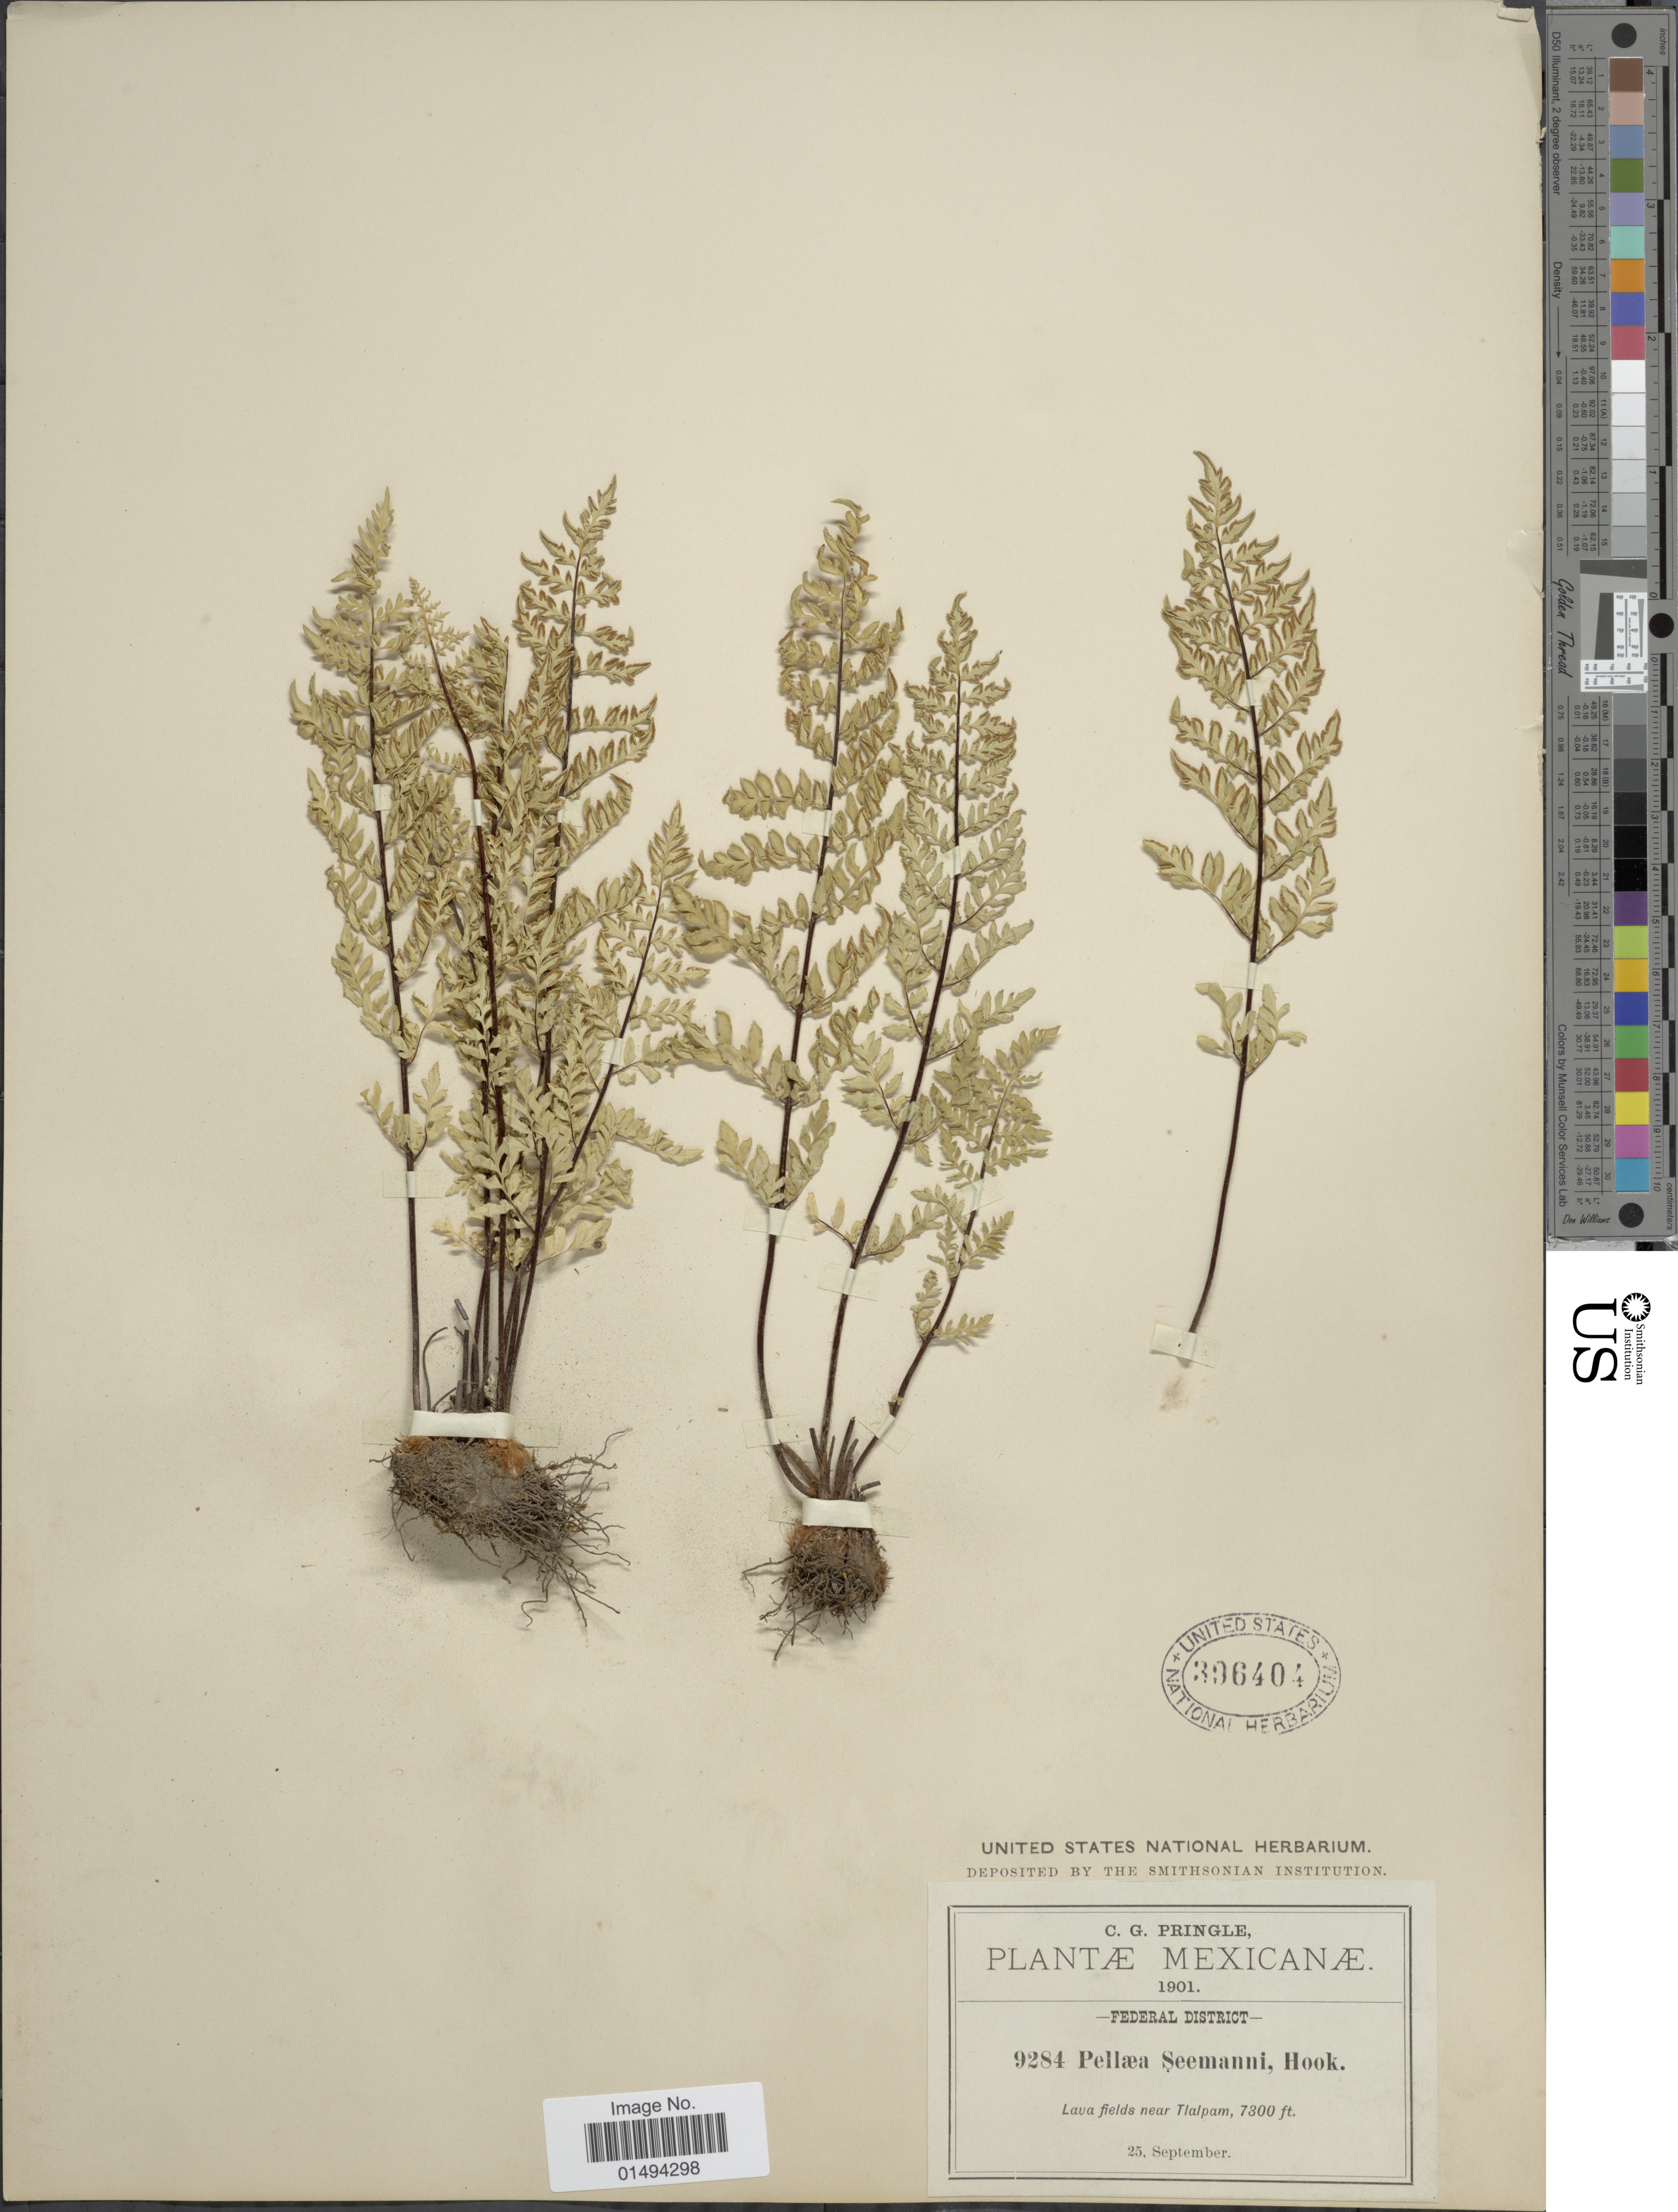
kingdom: Plantae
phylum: Tracheophyta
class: Polypodiopsida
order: Polypodiales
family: Pteridaceae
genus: Myriopteris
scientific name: Myriopteris allosuroides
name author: (Mett.) Grusz & Windham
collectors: C. G. Pringle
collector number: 9284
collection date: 1901-09-25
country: Mexico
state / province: Distrito Federal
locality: Lava fields near Tlalpam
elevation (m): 2225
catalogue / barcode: US 396404